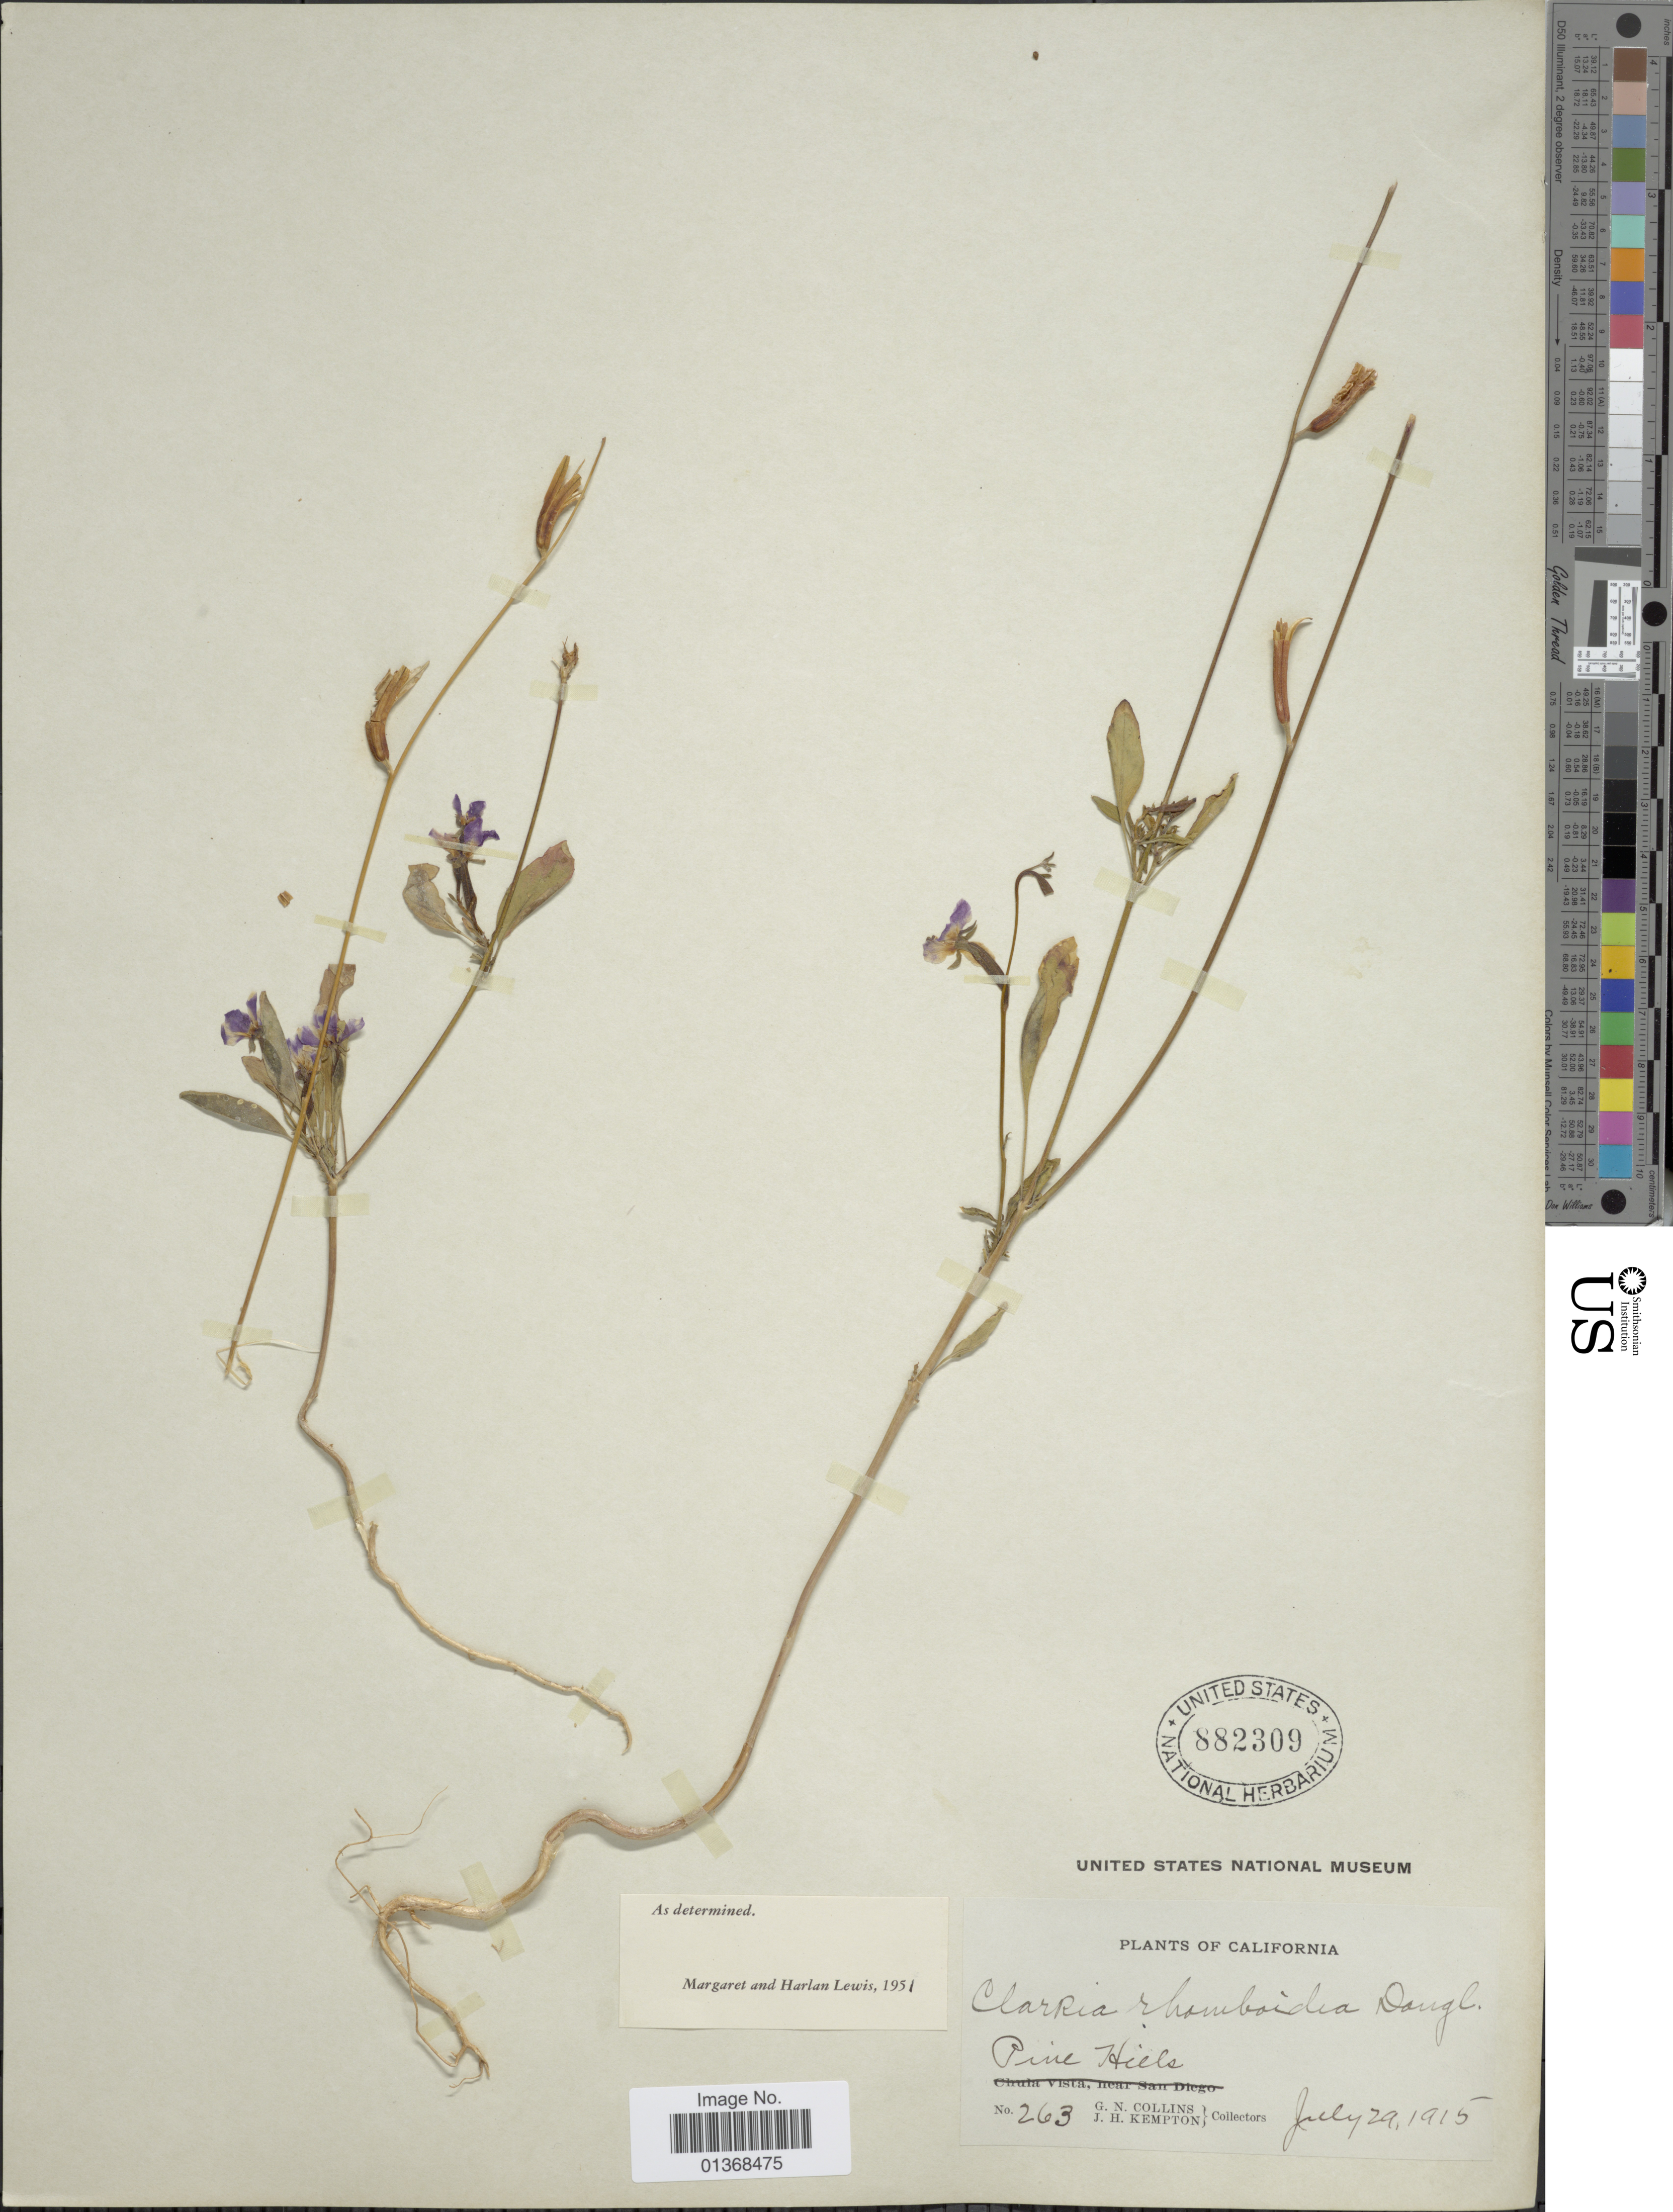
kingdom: Plantae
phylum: Tracheophyta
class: Magnoliopsida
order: Myrtales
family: Onagraceae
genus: Clarkia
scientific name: Clarkia rhomboidea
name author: Douglas ex Hook.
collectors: G. Collins & J. H. Kempton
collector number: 263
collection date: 1915-07-29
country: United States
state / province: California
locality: Pine Hills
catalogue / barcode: US 882309